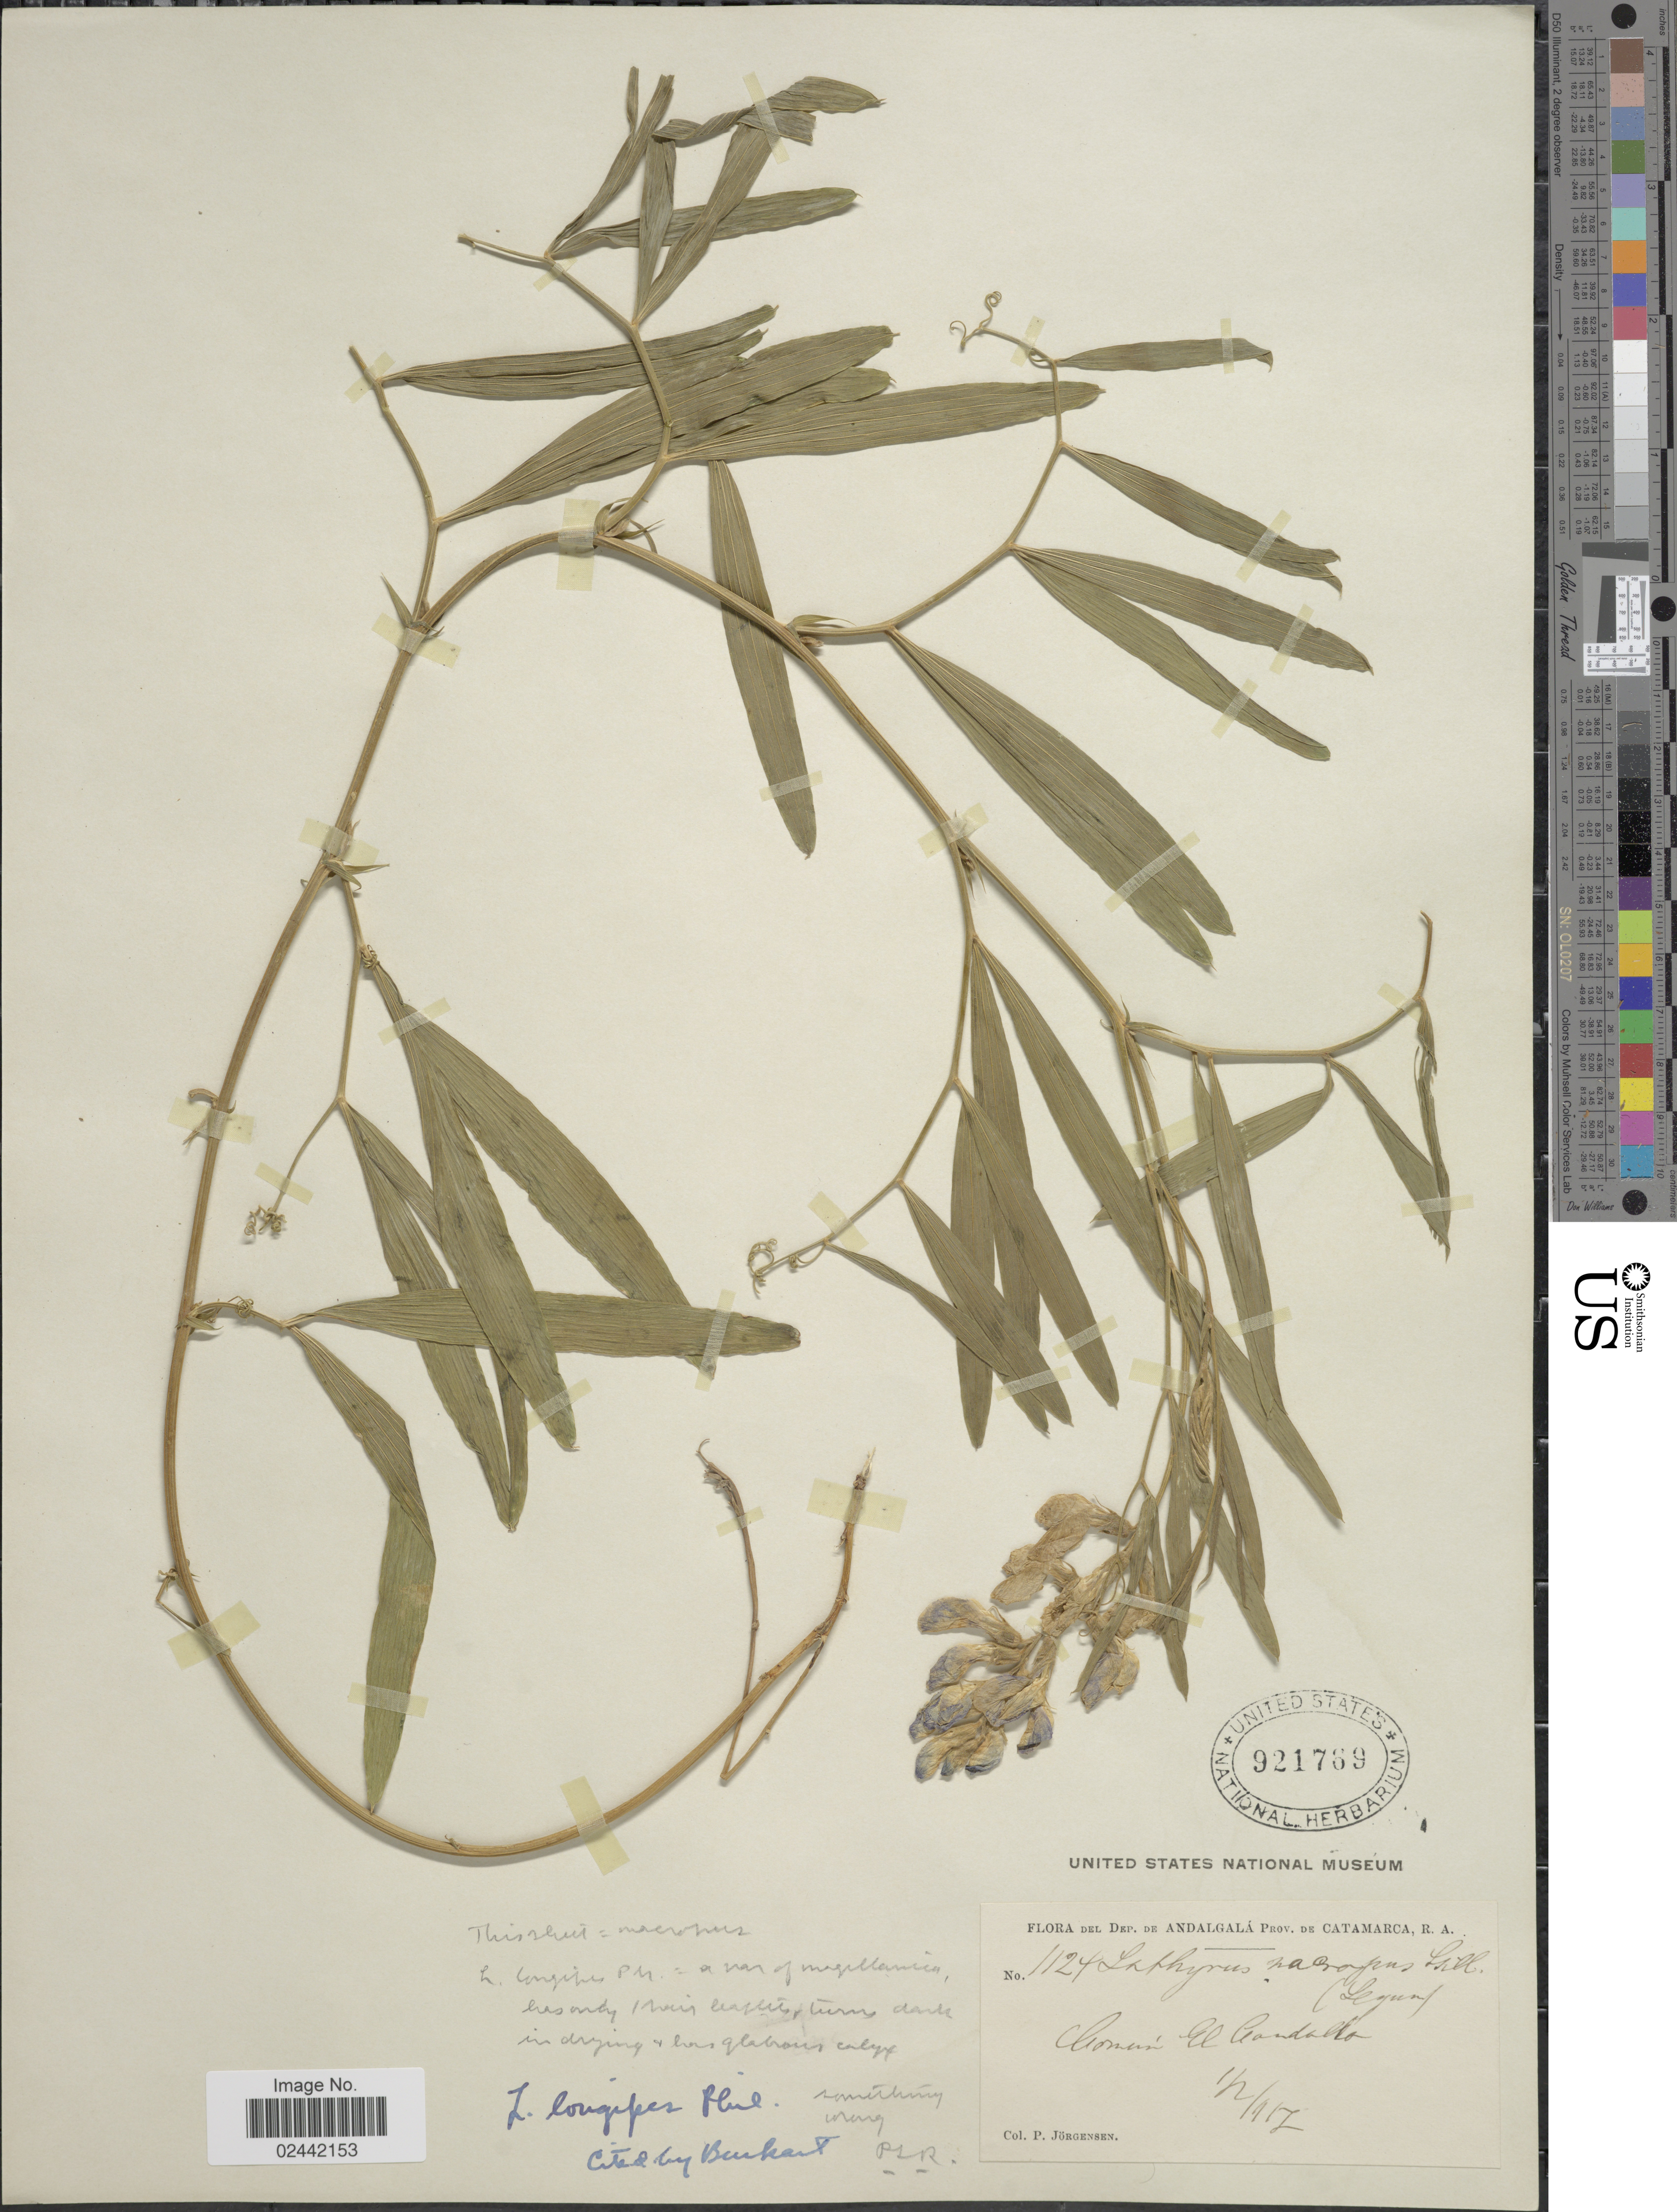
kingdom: Plantae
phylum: Tracheophyta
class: Magnoliopsida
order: Fabales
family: Fabaceae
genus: Lathyrus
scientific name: Lathyrus macropus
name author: Hook. & Arn.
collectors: P. Jörgensen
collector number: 1124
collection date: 1917-02-01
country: Argentina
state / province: Catamarca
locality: Dep. de Andalgala. Comun El Candado.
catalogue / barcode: US 921769